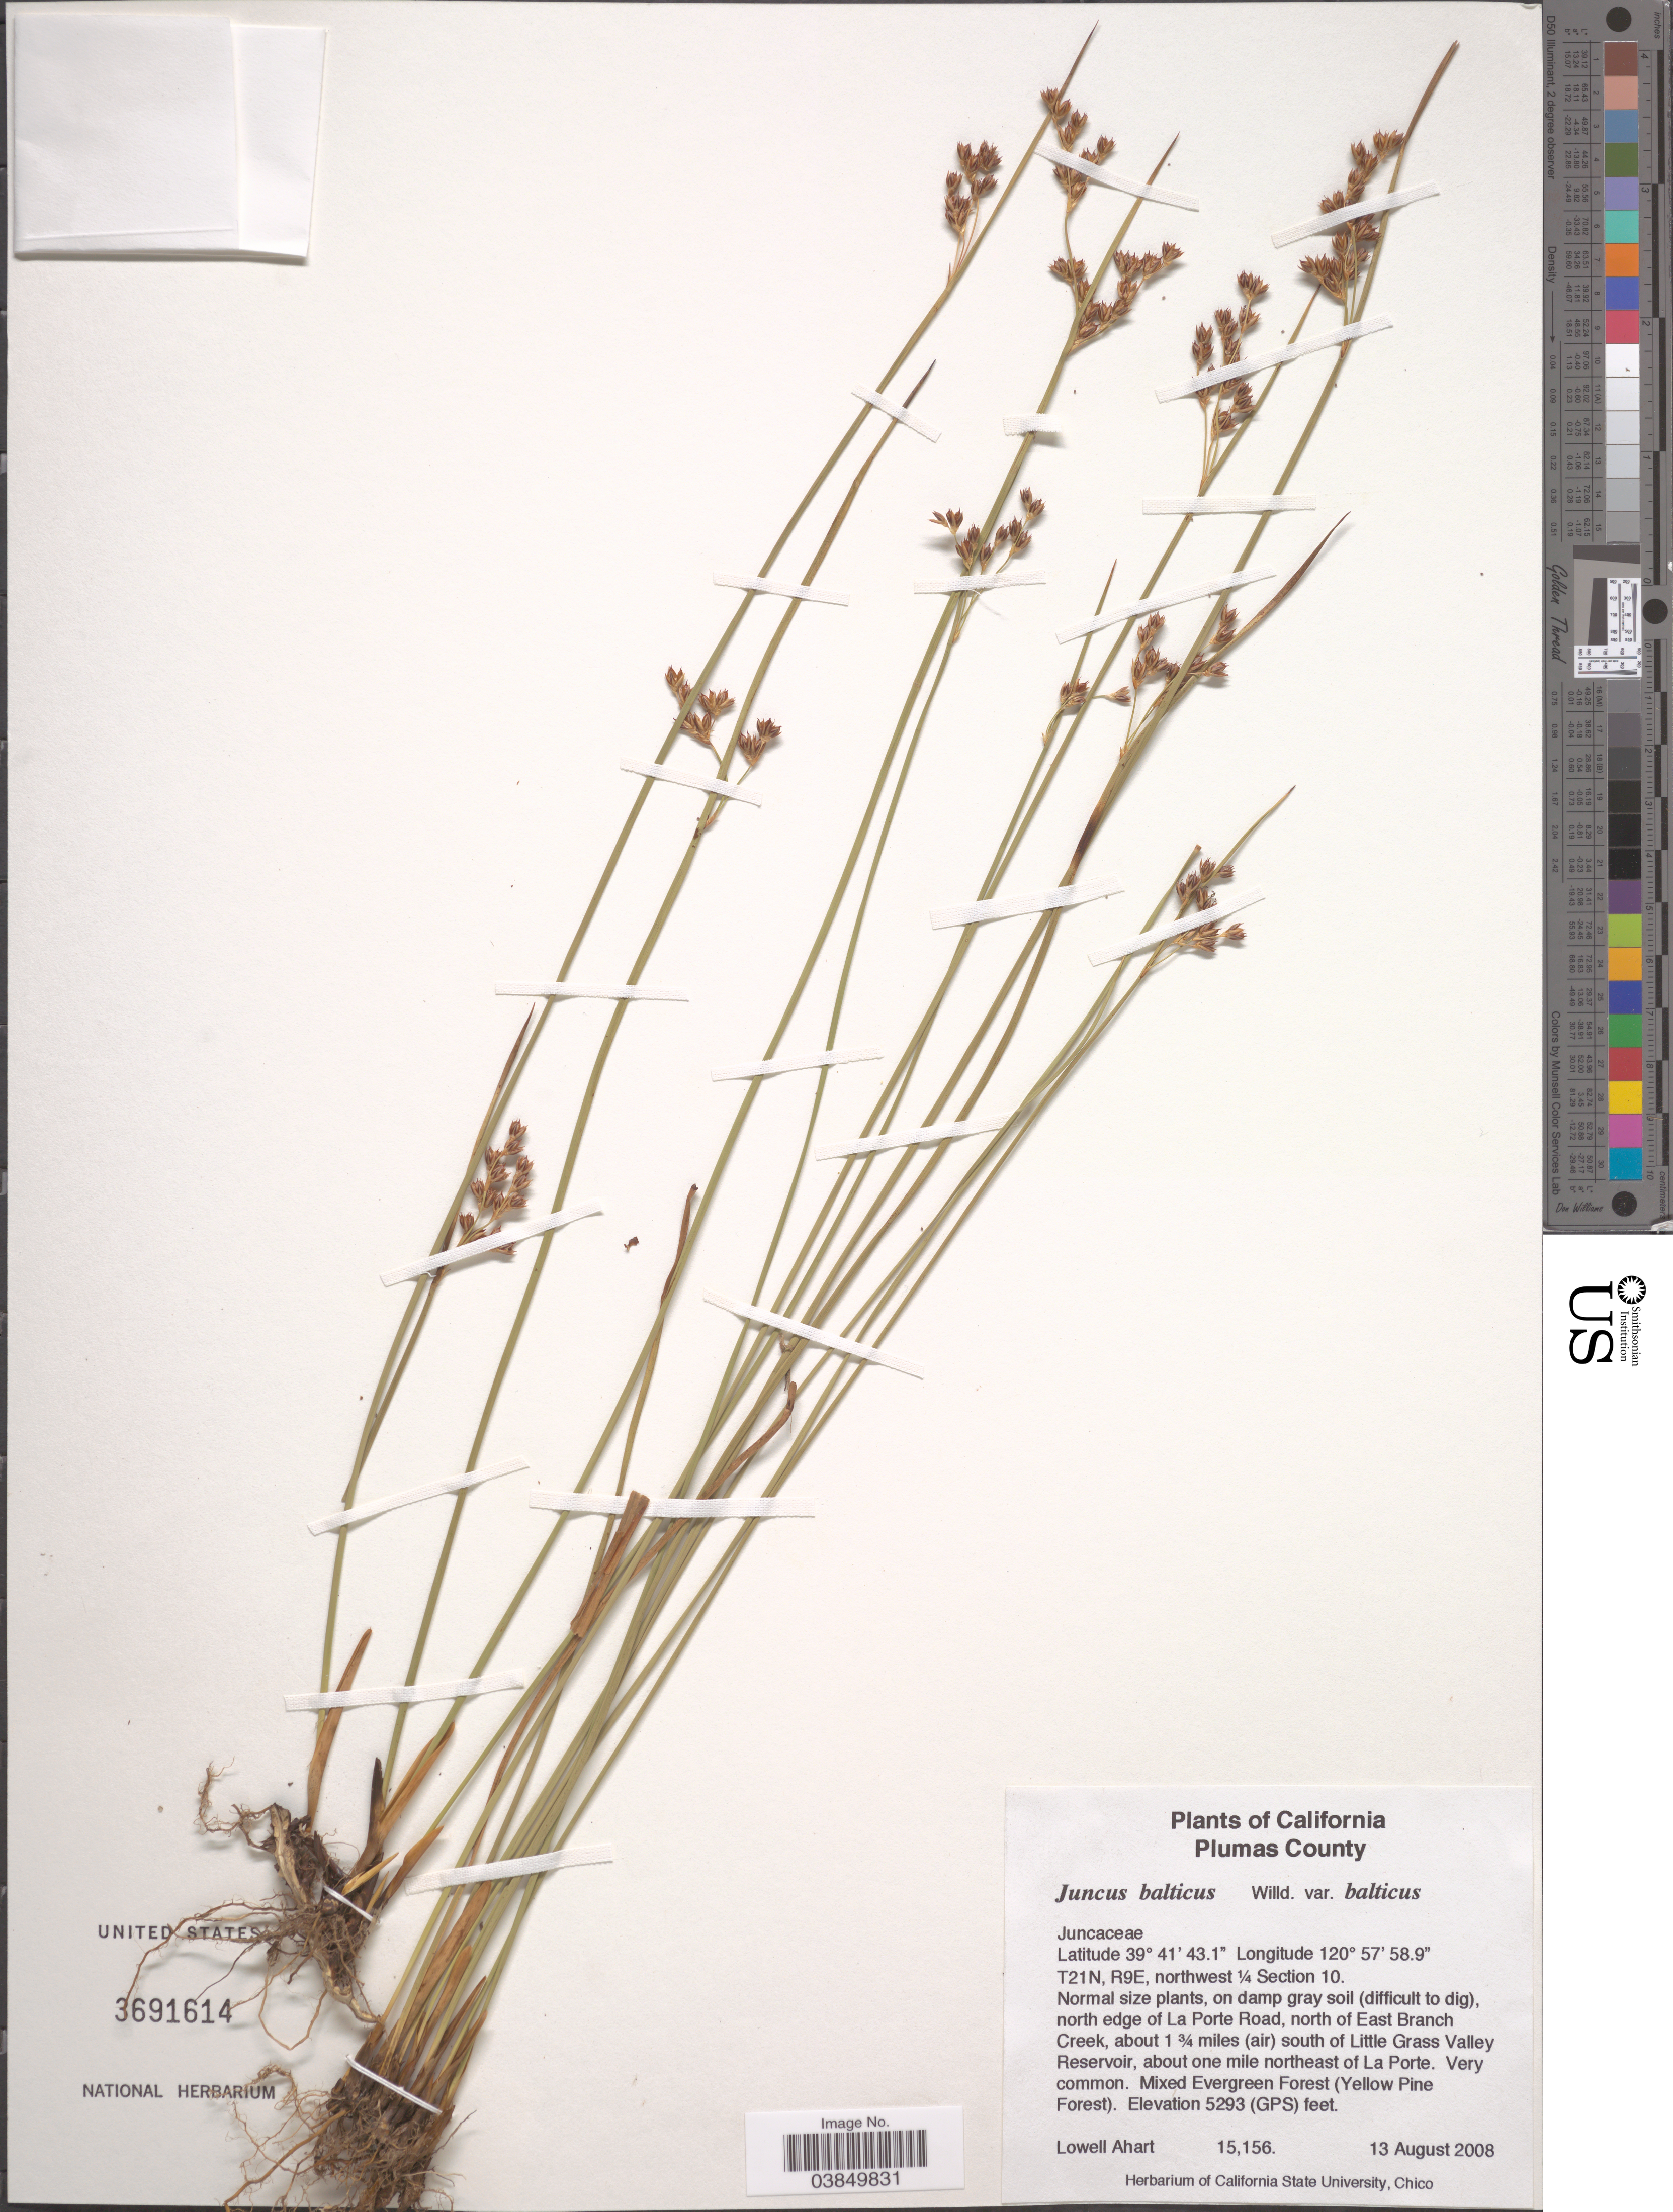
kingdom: Plantae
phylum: Tracheophyta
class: Liliopsida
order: Poales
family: Juncaceae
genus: Juncus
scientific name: Juncus balticus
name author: Willd.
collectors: L. Ahart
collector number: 15156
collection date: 2008-08-13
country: United States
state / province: California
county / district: Plumas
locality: Plumas County. T21N, R9E, northwest ¼ Section 10. North edge of La Porte Road, north of East Branch Creek, about 1 3/4 miles (air) south of Little Grass Valley Reservoir, about one mile northeast of La Porte.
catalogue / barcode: US 3691614